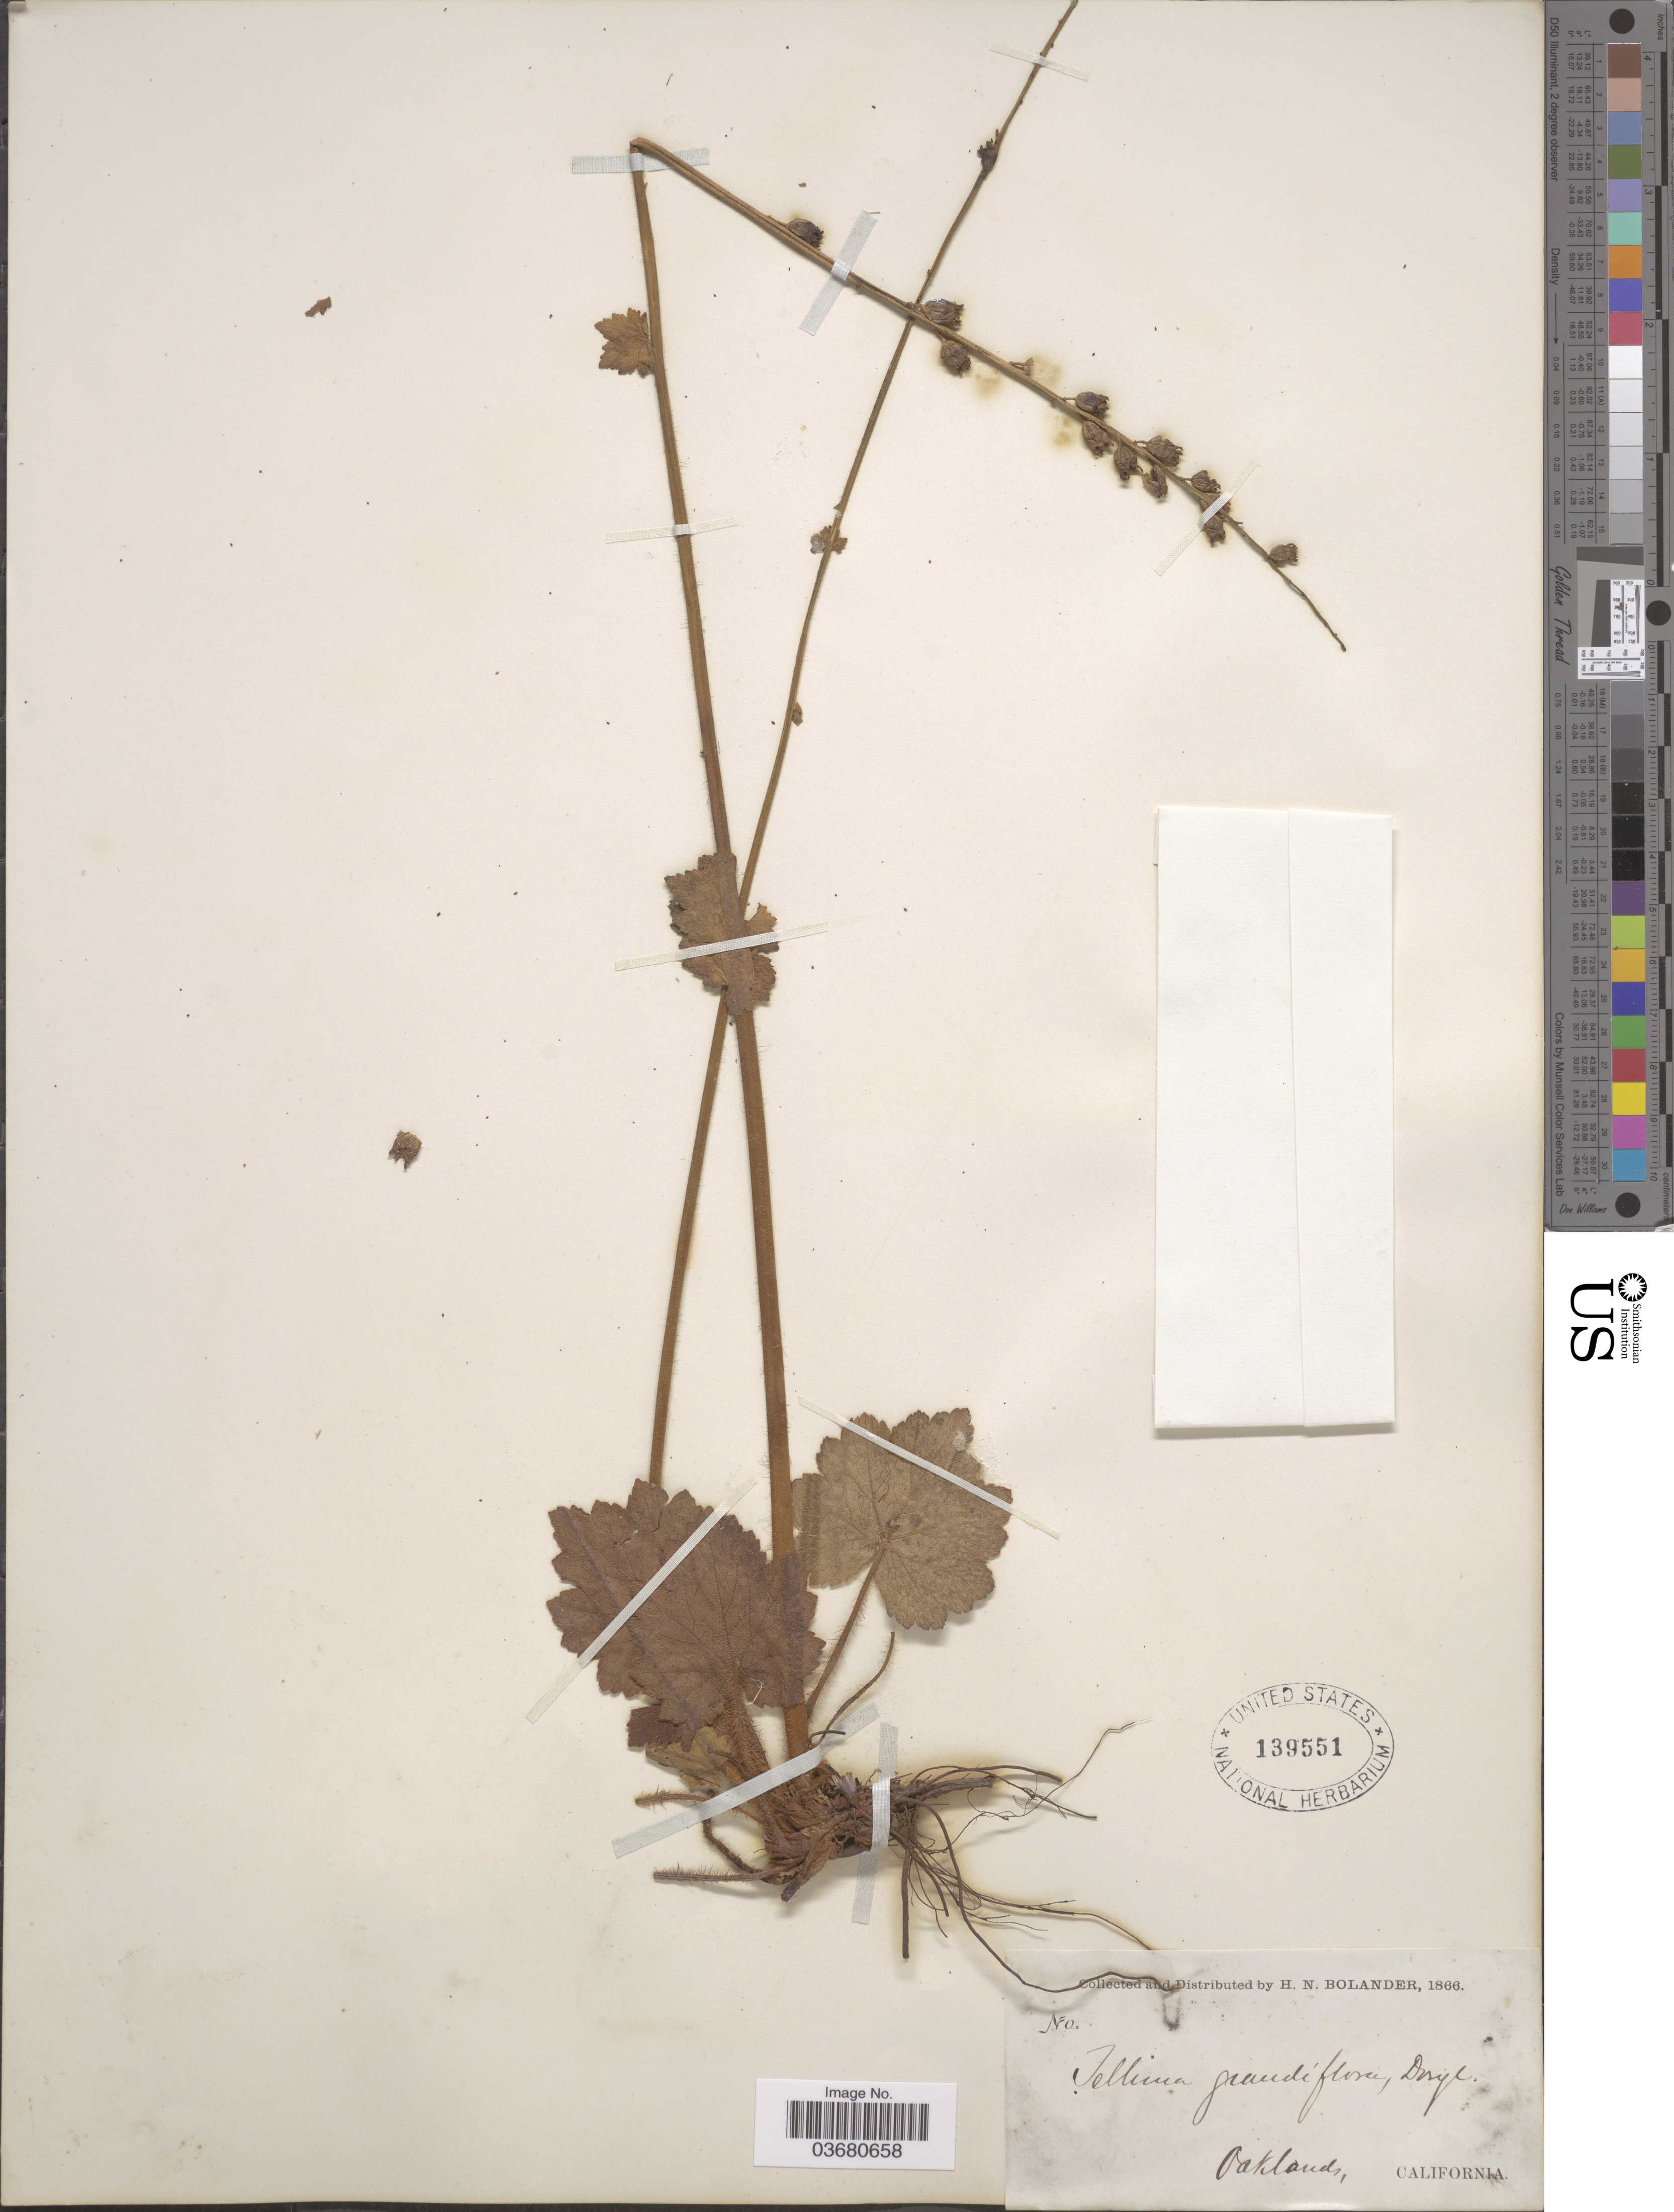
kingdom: Plantae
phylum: Tracheophyta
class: Magnoliopsida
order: Saxifragales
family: Saxifragaceae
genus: Tellima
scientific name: Tellima grandiflora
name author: (Pursh) Douglas ex Lindl.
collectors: H. Bolander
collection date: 1866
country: United States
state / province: California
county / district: Alameda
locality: Oakland.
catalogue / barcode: US 139551